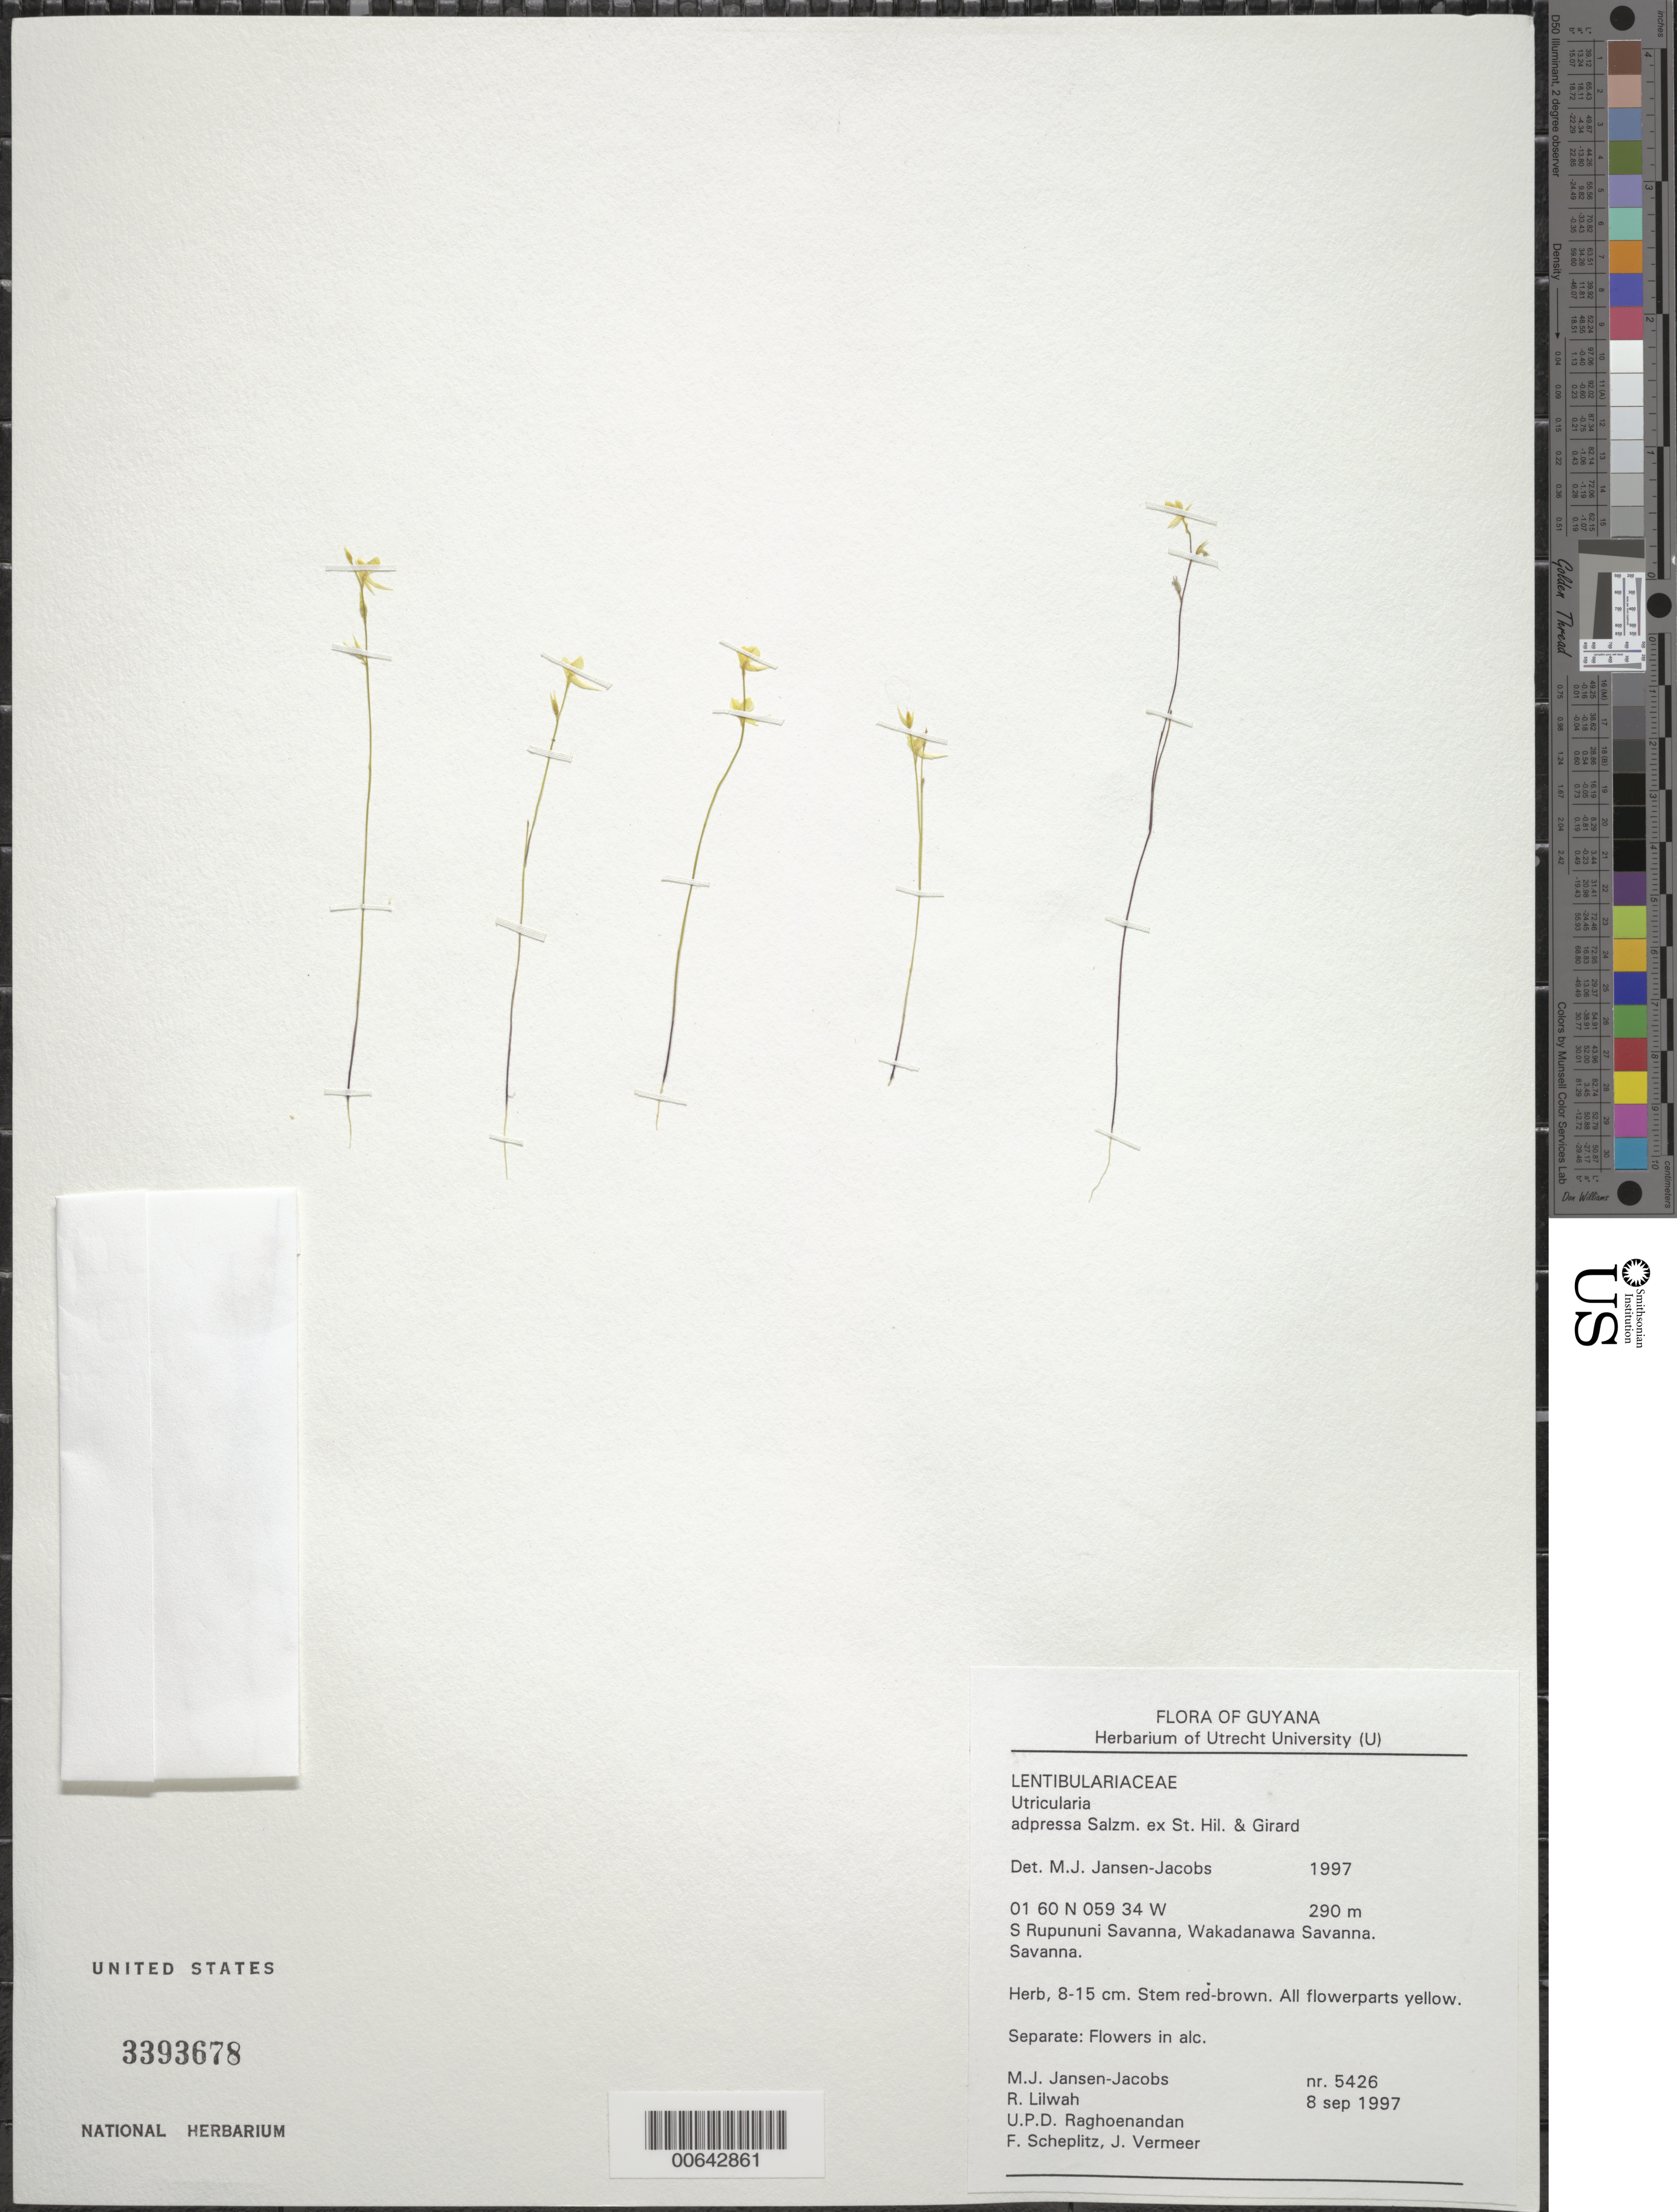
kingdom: Plantae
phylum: Tracheophyta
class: Magnoliopsida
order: Lamiales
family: Lentibulariaceae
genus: Utricularia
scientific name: Utricularia adpressa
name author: Salzm. ex A. St.-Hil. & Girard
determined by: Jansen-Jacobs, M. J., (U), Nationaal Herbarium Nederland, Utrecht University branch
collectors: M. J. Jansen-Jacobs, R. Lilwah, U. Raghoenandan, F. Scheplitz & J. Vermeer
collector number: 5426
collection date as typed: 8-Sep-97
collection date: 1997-09-08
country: Guyana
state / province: U. Takutu-U. Essequibo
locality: S. Rupununi savanna, Wakadanawa Savanna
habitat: Savanna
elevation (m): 290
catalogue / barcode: US 3393678